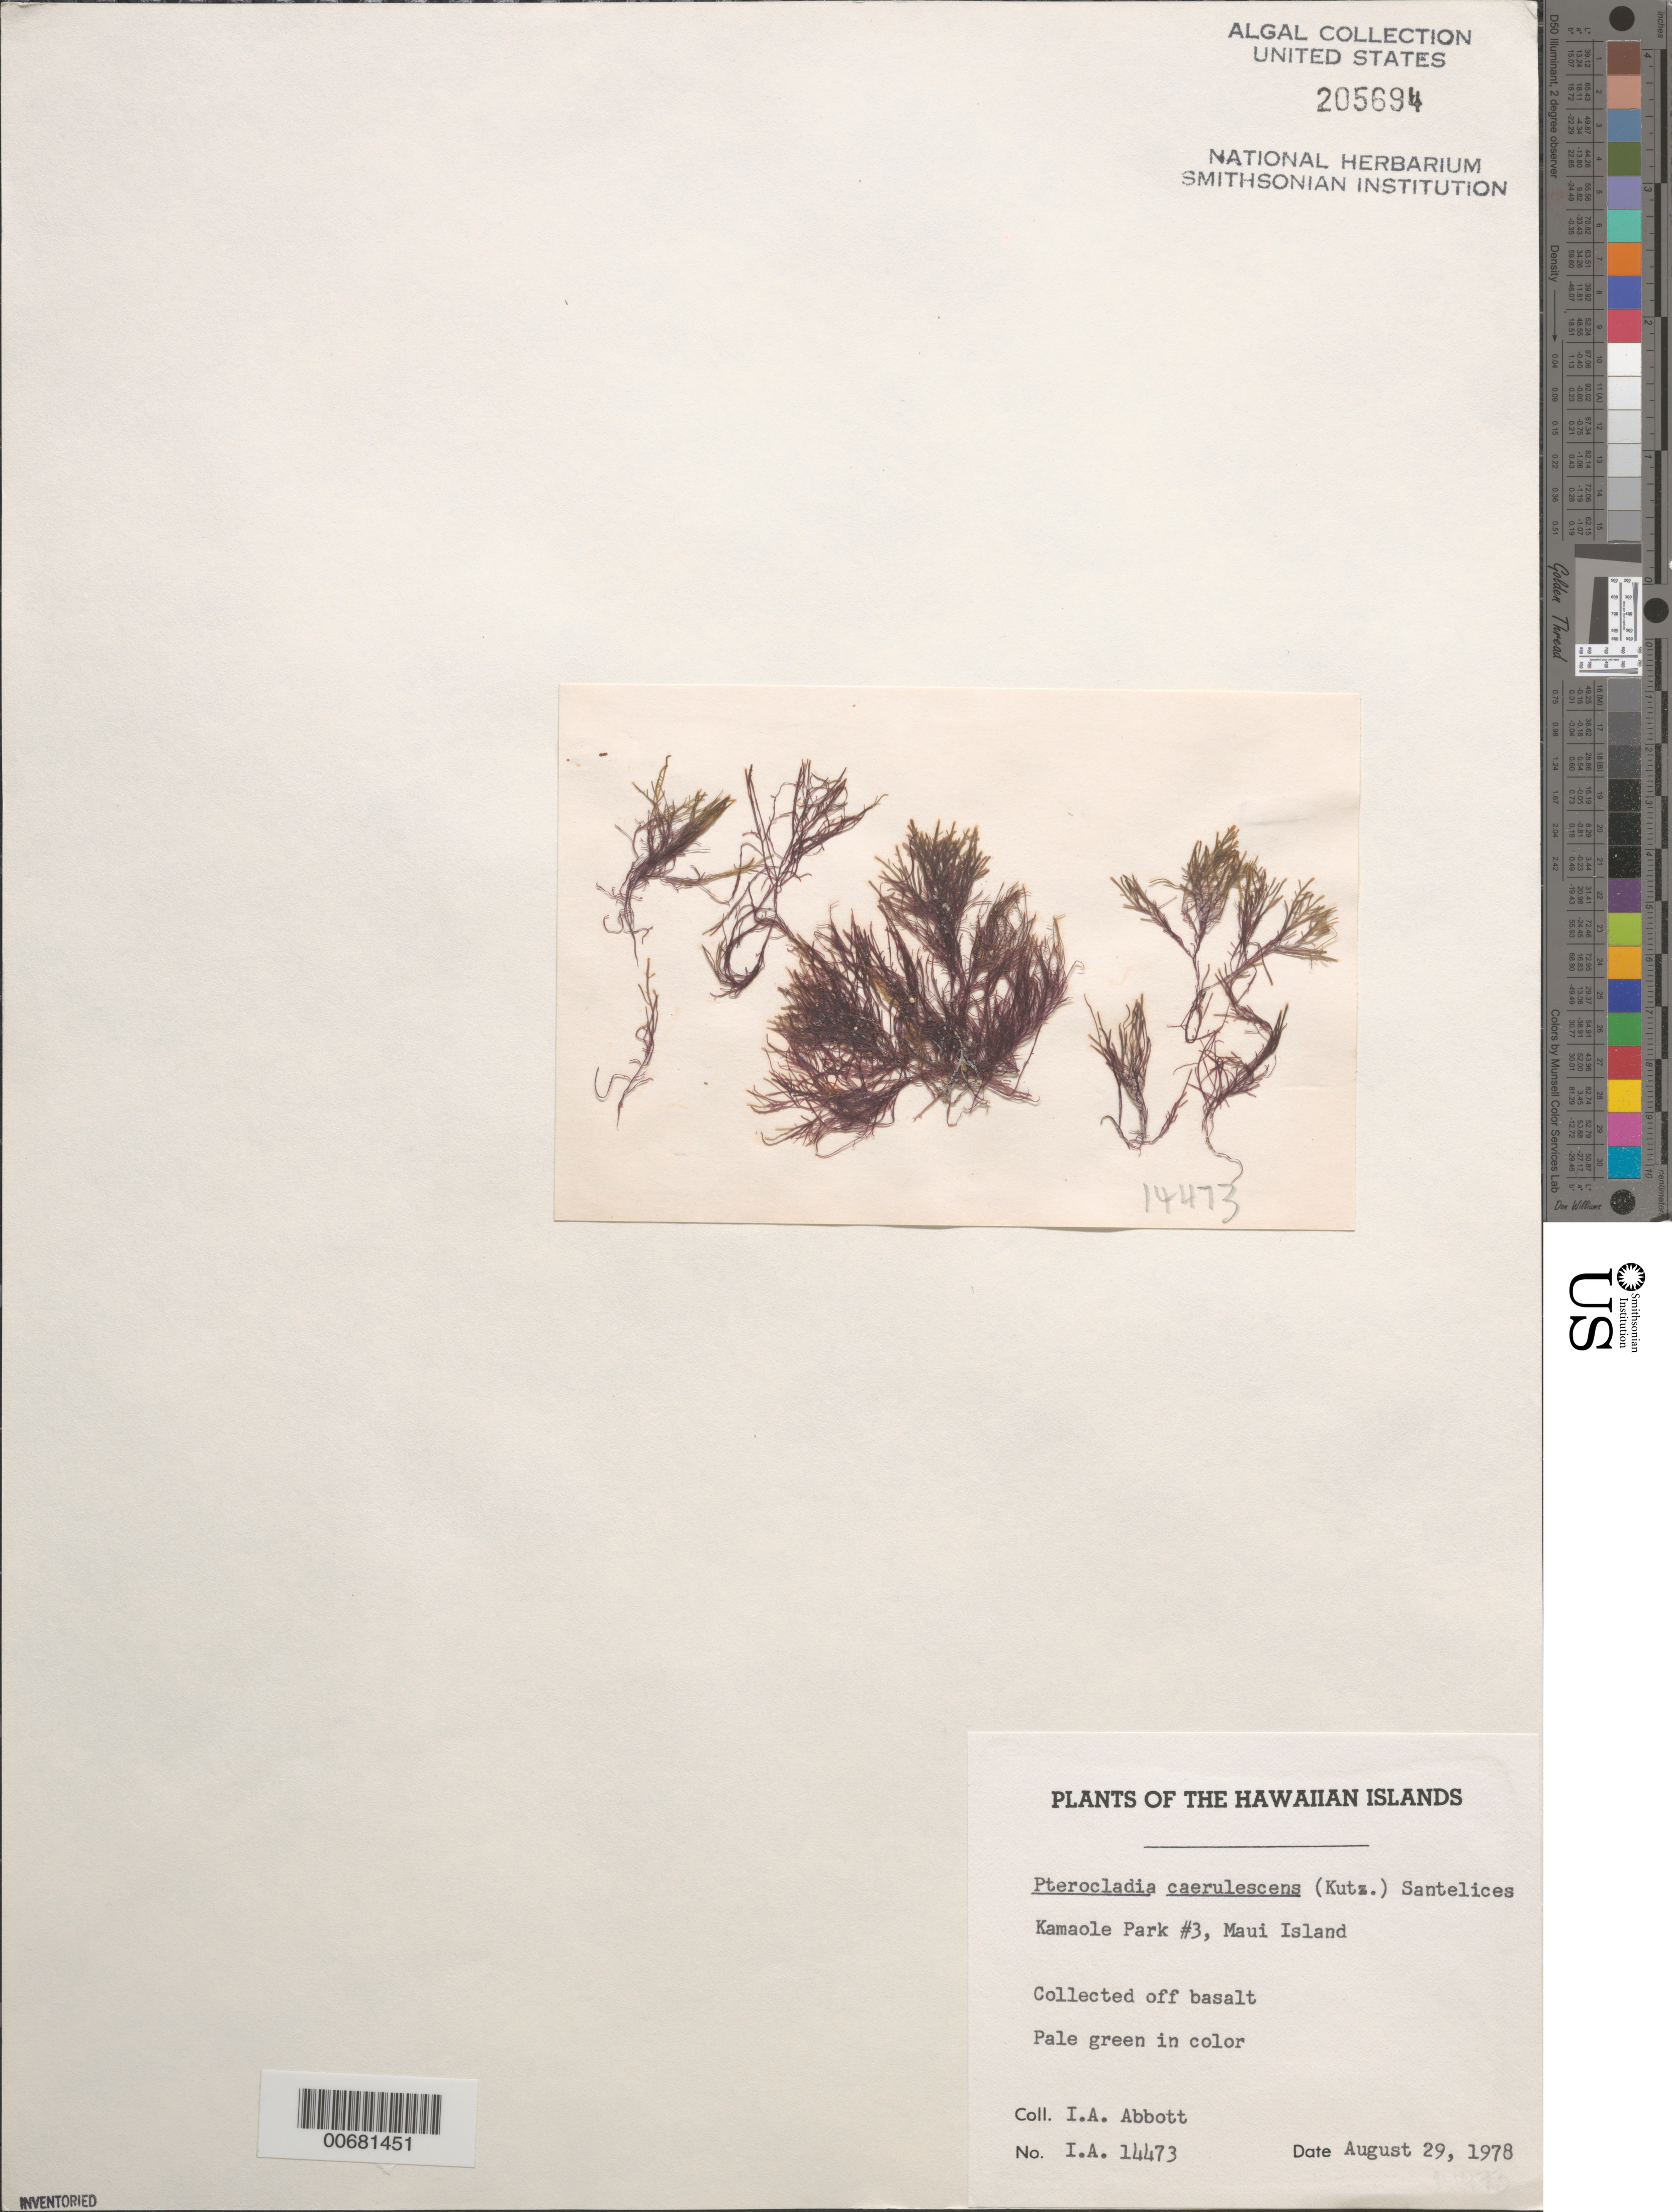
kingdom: Plantae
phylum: Rhodophyta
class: Florideophyceae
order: Gelidiales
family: Pterocladiaceae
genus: Pterocladiella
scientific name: Pterocladiella caerulescens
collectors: I. A. Abbott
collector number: IAA 14473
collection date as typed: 29 Aug 1978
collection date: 1978-08-29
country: United States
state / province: Hawaii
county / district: Maui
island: Maui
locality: Kamaole Park #3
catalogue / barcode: US 205694